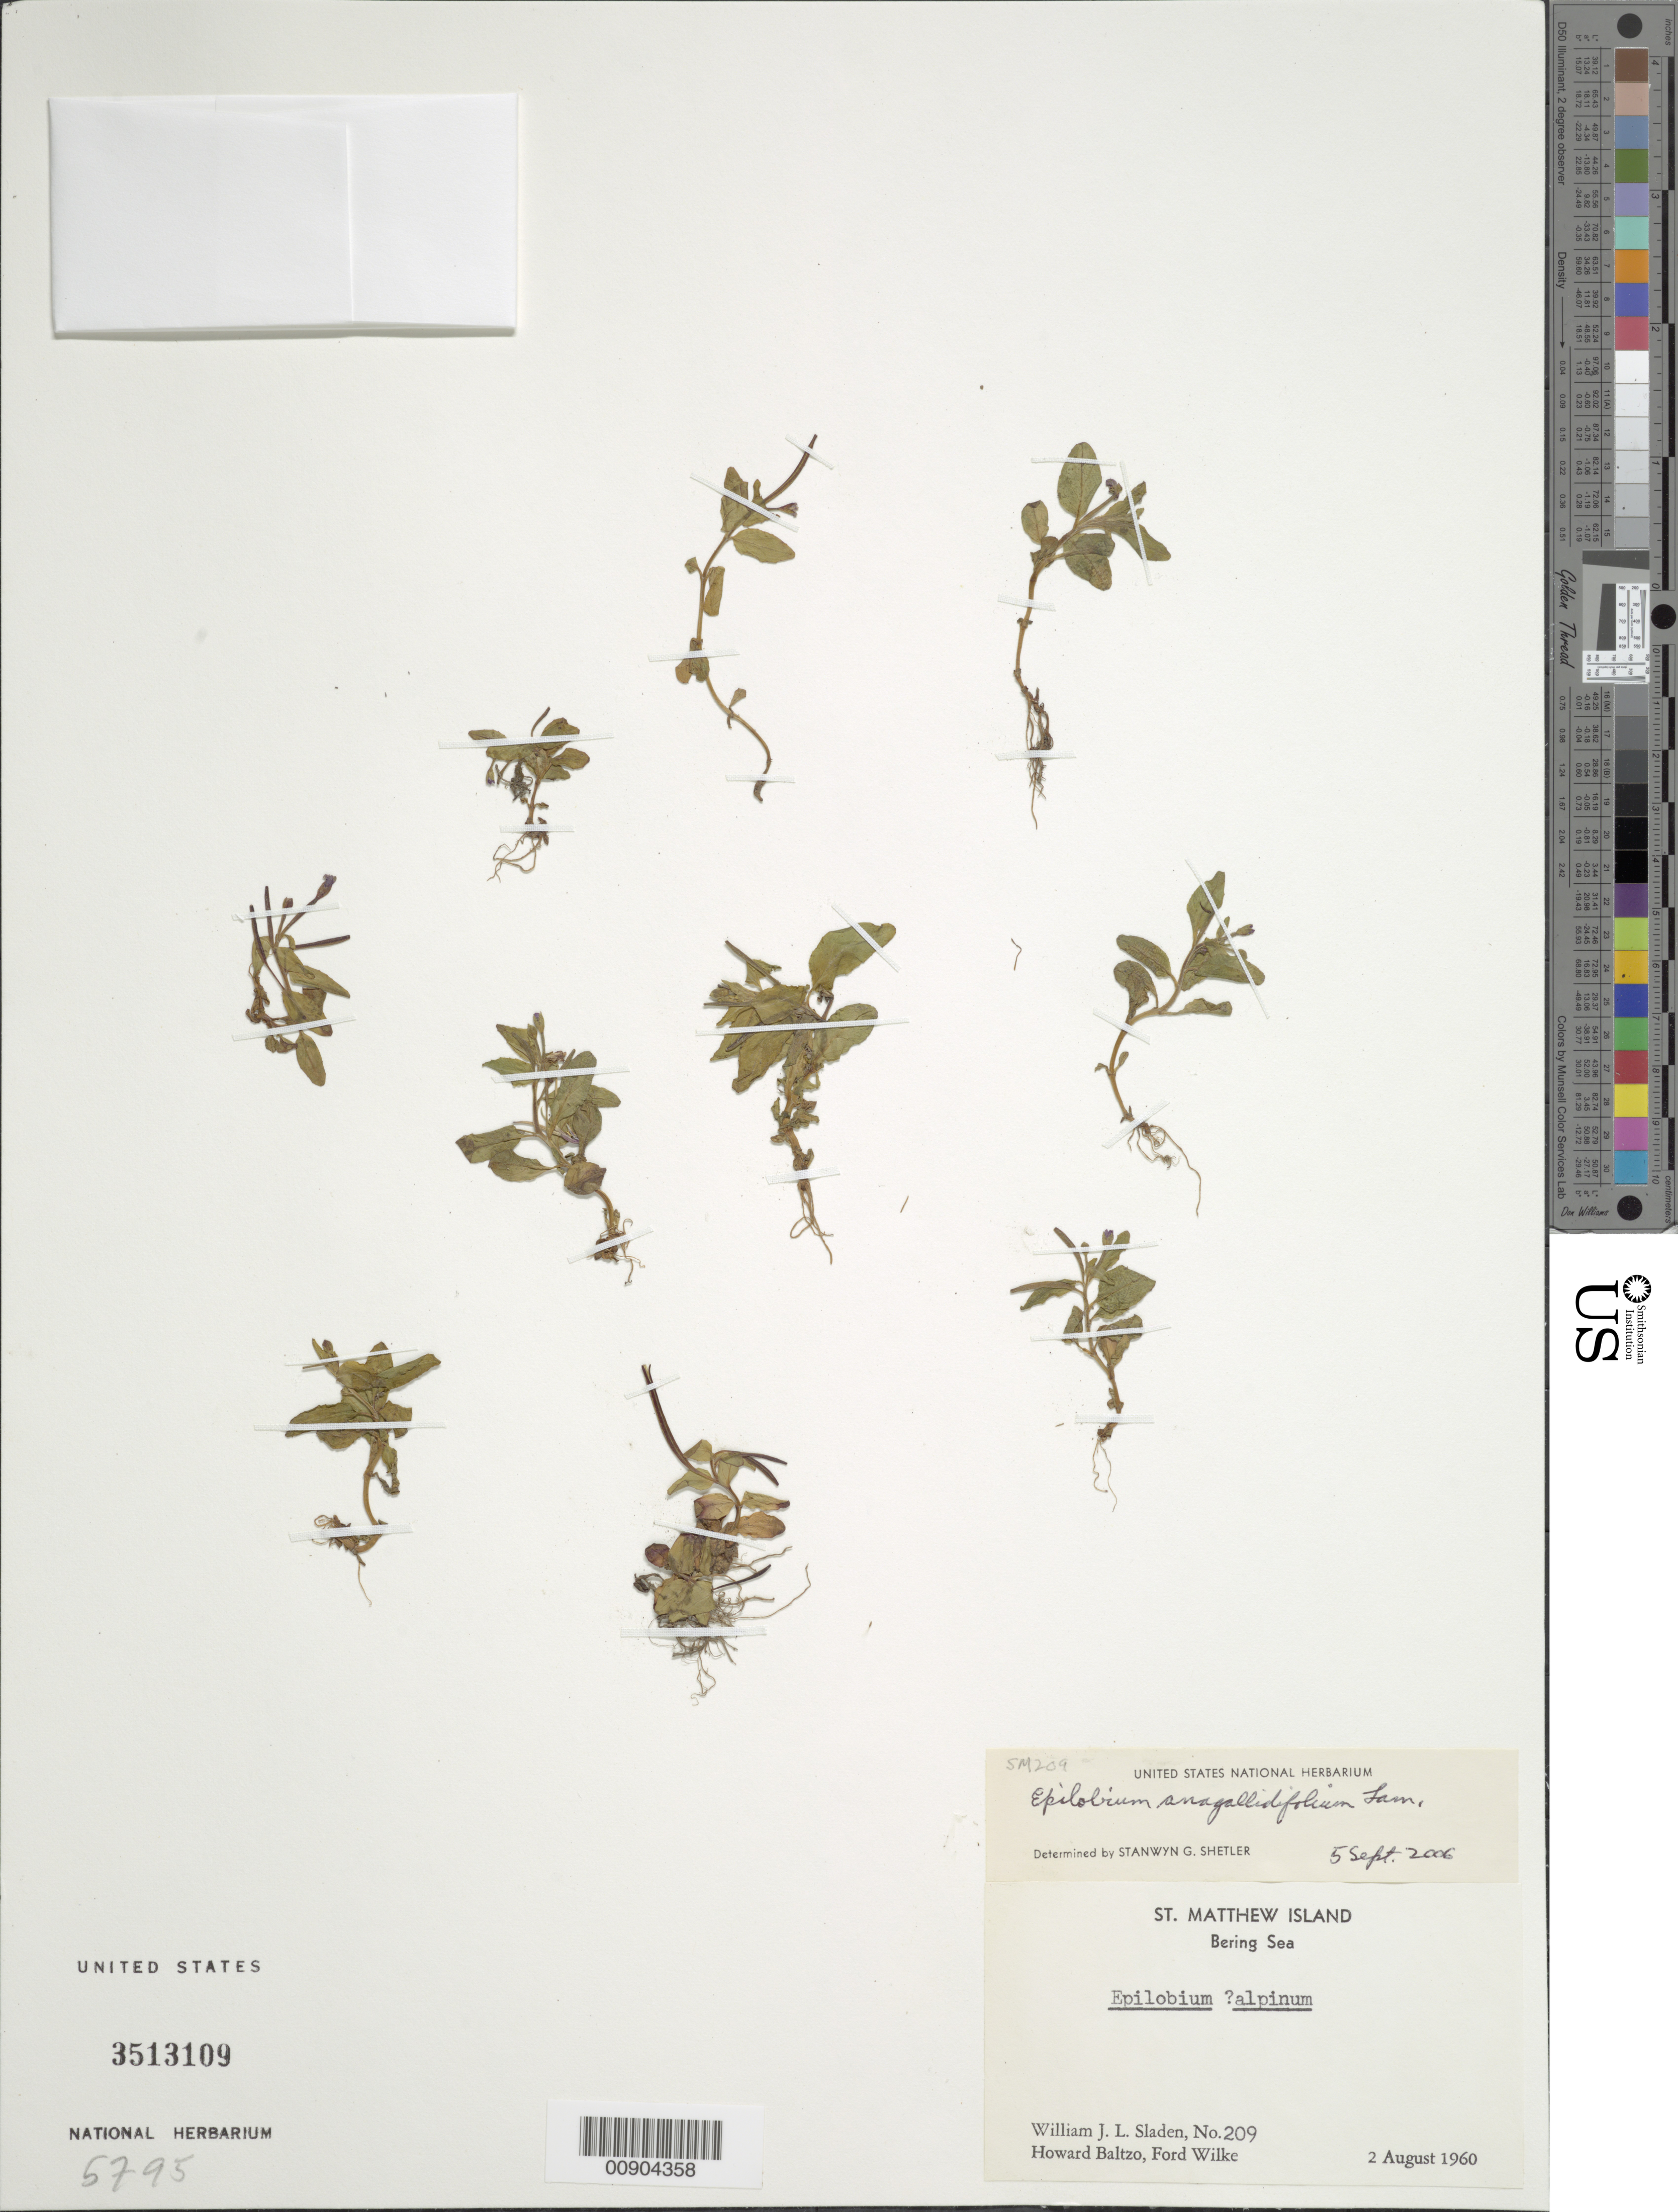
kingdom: Plantae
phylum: Tracheophyta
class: Magnoliopsida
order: Myrtales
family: Onagraceae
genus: Epilobium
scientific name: Epilobium anagallidifolium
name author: Lam.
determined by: Shetler, Stanwyn G., (US), NMNH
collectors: W. Sladen, H. Baltzo & F. Wilke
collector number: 209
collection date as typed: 02 Aug 1960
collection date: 1960-08-02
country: United States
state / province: Alaska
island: St. Matthew Island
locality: St. Matthew Island, Bering Sea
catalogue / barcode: US 3503109